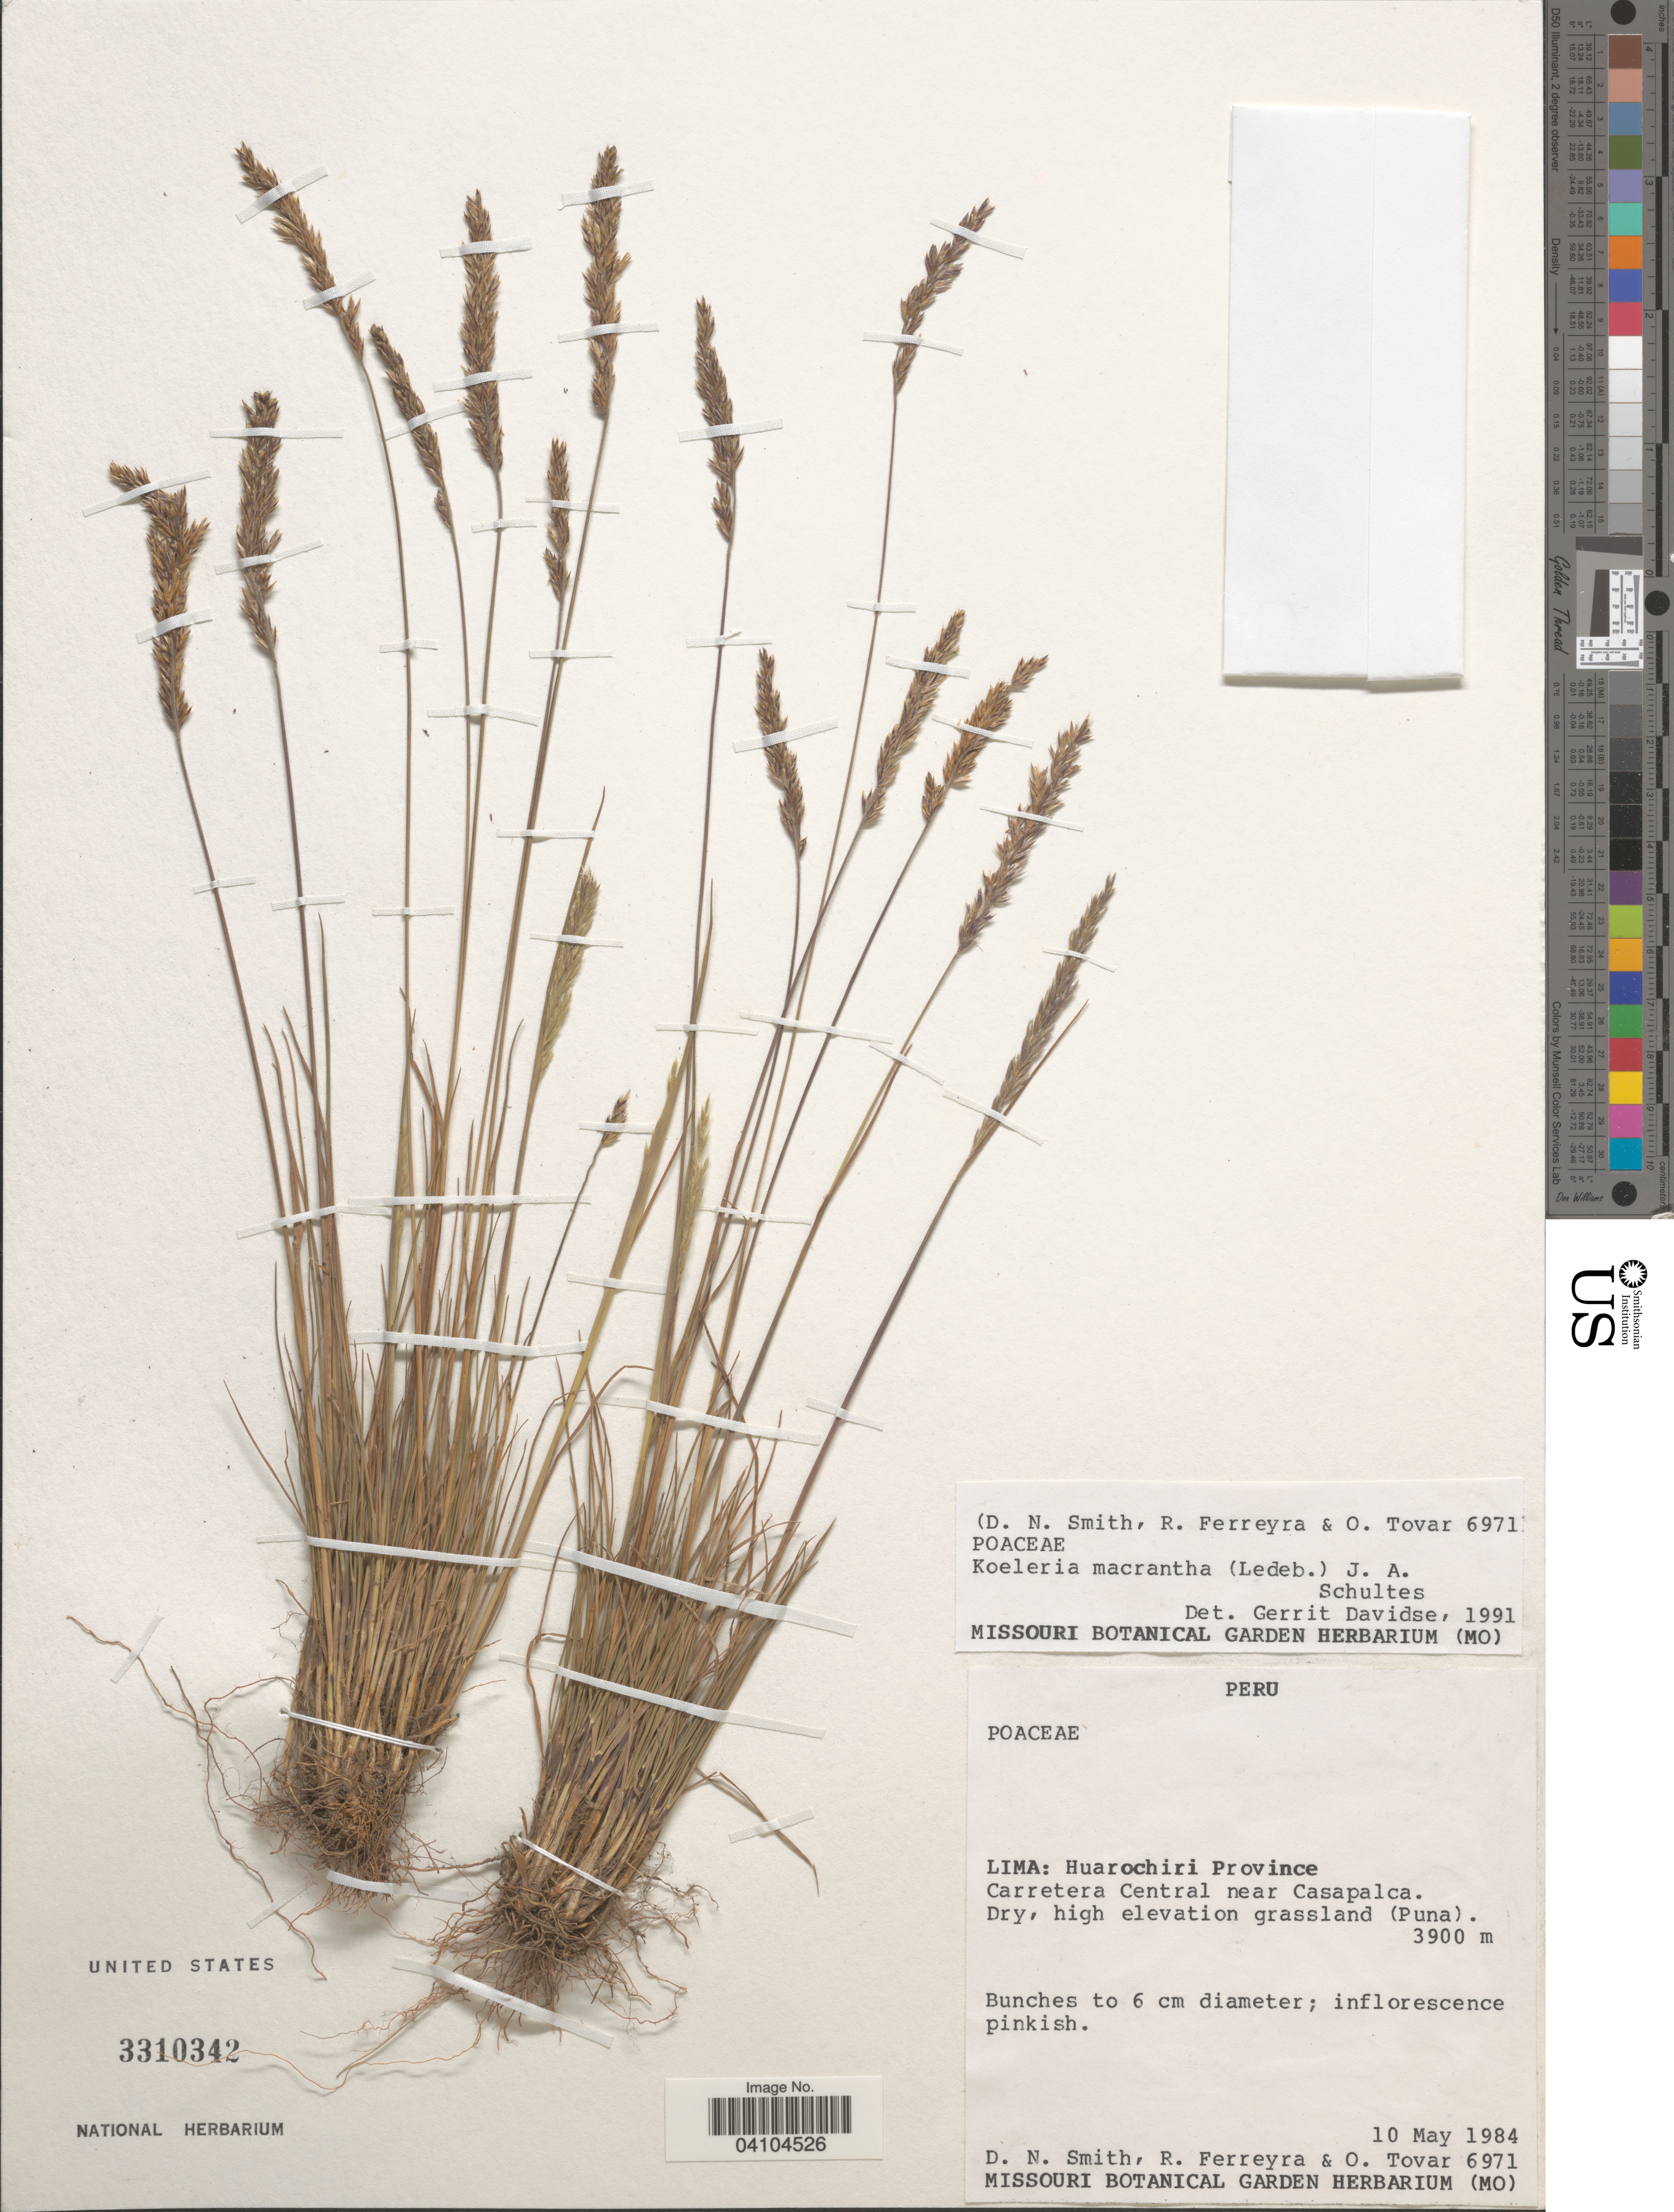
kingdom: Plantae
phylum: Tracheophyta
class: Liliopsida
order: Poales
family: Poaceae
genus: Koeleria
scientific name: Koeleria kurtzii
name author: Hack. ex Kurtz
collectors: D. Smith, R. A. Ferreyra & Ó. Tovar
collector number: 6971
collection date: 1984-05-10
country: Peru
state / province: Lima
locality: Huarochiri Province. Carretera Central near Casapalca.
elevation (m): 3900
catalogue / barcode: US 3310342